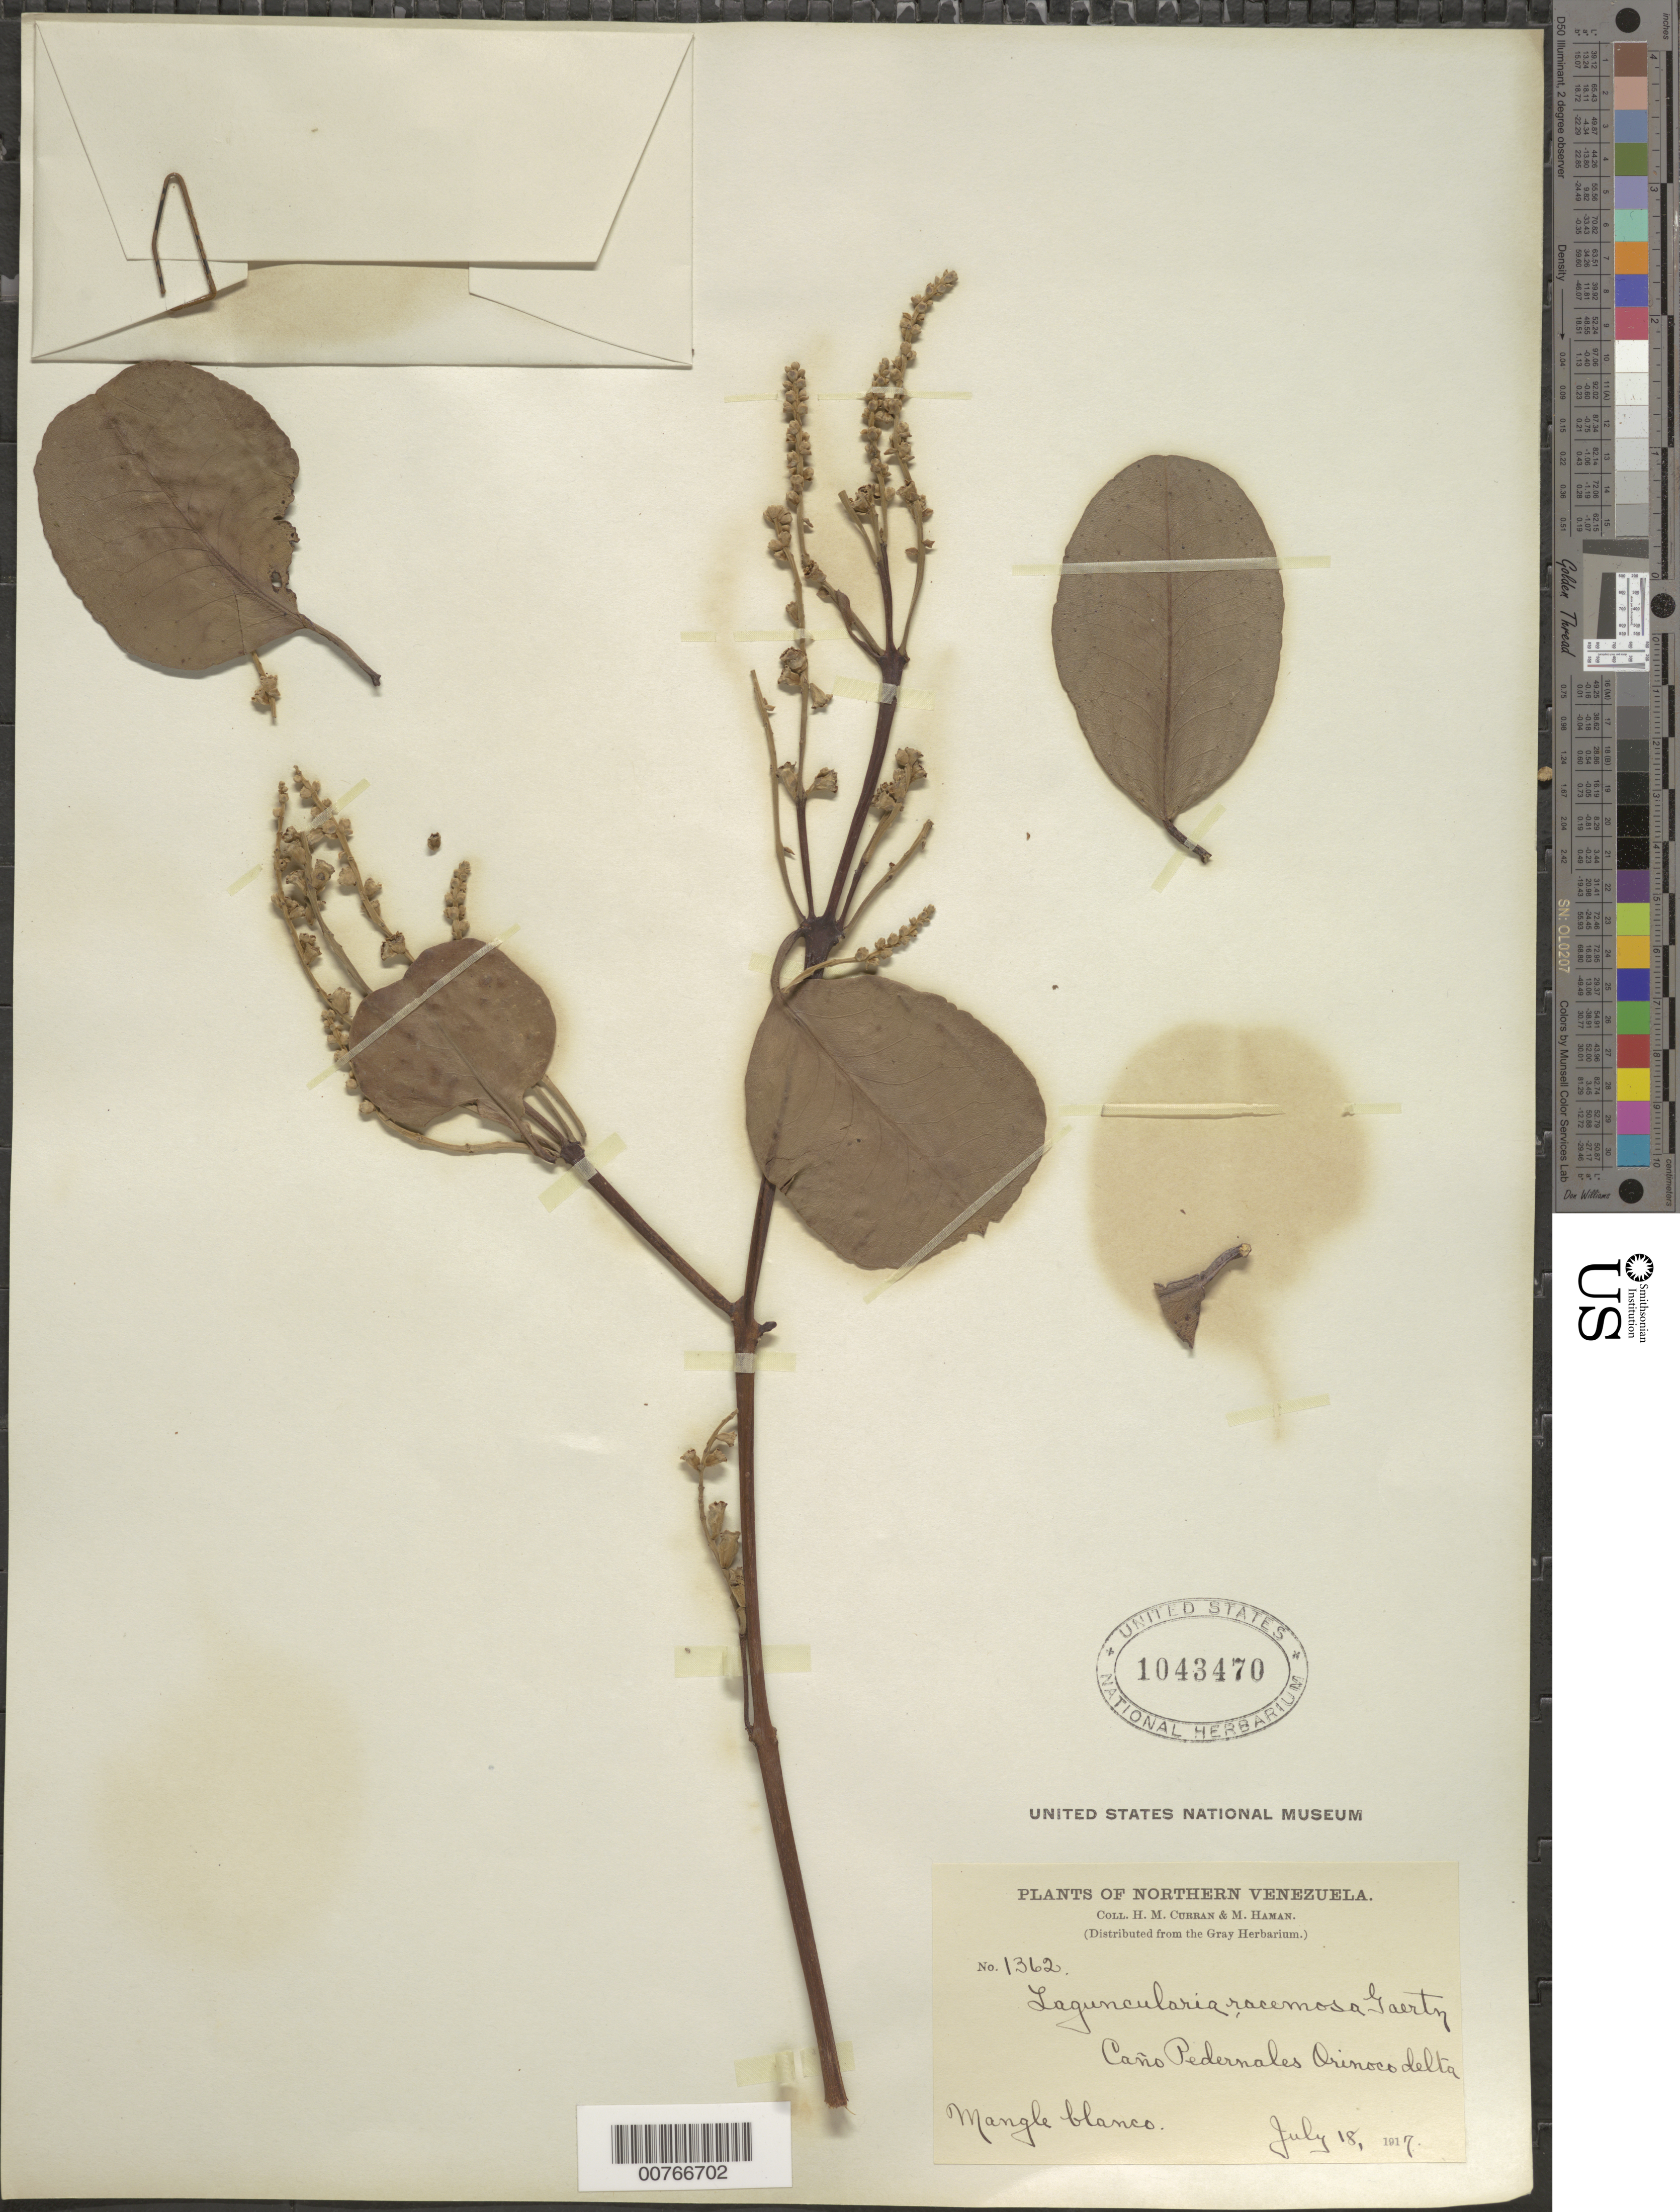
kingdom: Plantae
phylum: Tracheophyta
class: Magnoliopsida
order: Myrtales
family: Combretaceae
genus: Laguncularia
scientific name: Laguncularia racemosa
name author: (L.) C.F. Gaertn.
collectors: H. M. Curran & M. Haman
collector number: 1362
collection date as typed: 18-Jul-17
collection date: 1917-07-18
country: Venezuela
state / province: Delta Amacuro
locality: Caño Pedernales, Orinoco Delta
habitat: Caño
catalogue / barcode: US 1043470